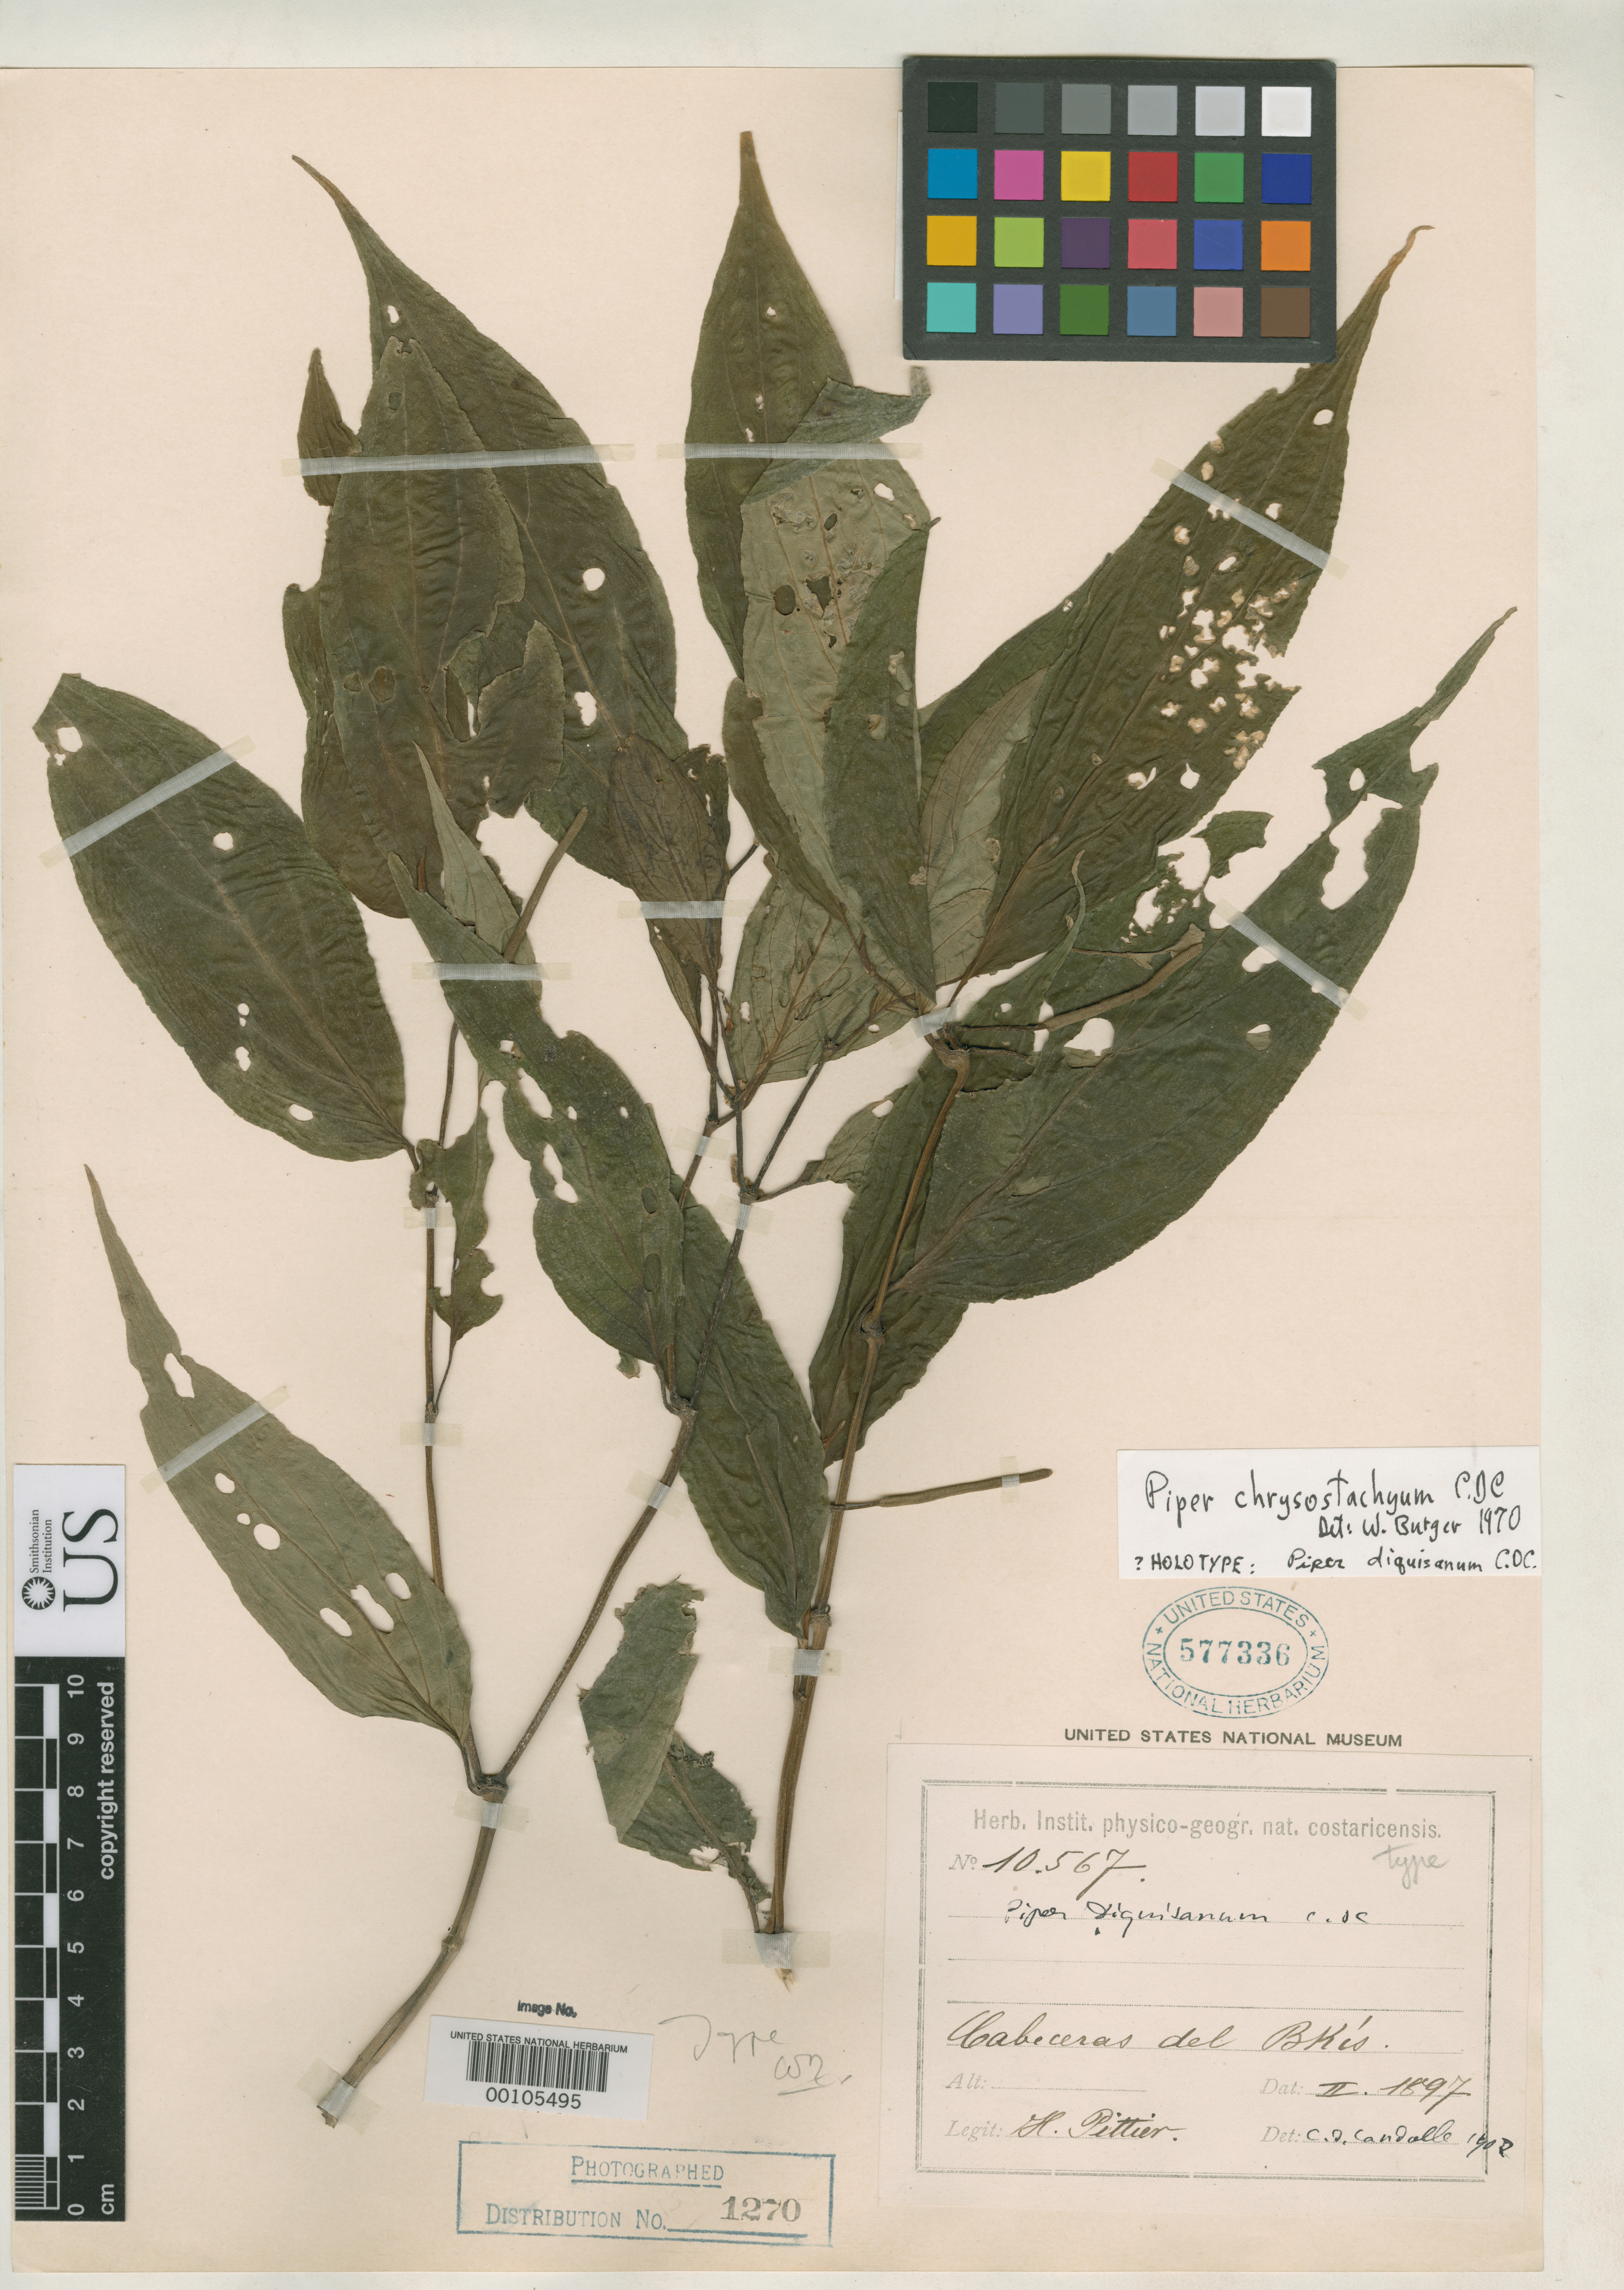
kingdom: Plantae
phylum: Tracheophyta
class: Magnoliopsida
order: Piperales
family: Piperaceae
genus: Piper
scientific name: Piper diquisanum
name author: C. DC.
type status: Possible Holotype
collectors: H. F. Pittier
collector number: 10567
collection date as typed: Feb 1897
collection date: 1897-02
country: Costa Rica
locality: Cours superieur du Diquis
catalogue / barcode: US 577336